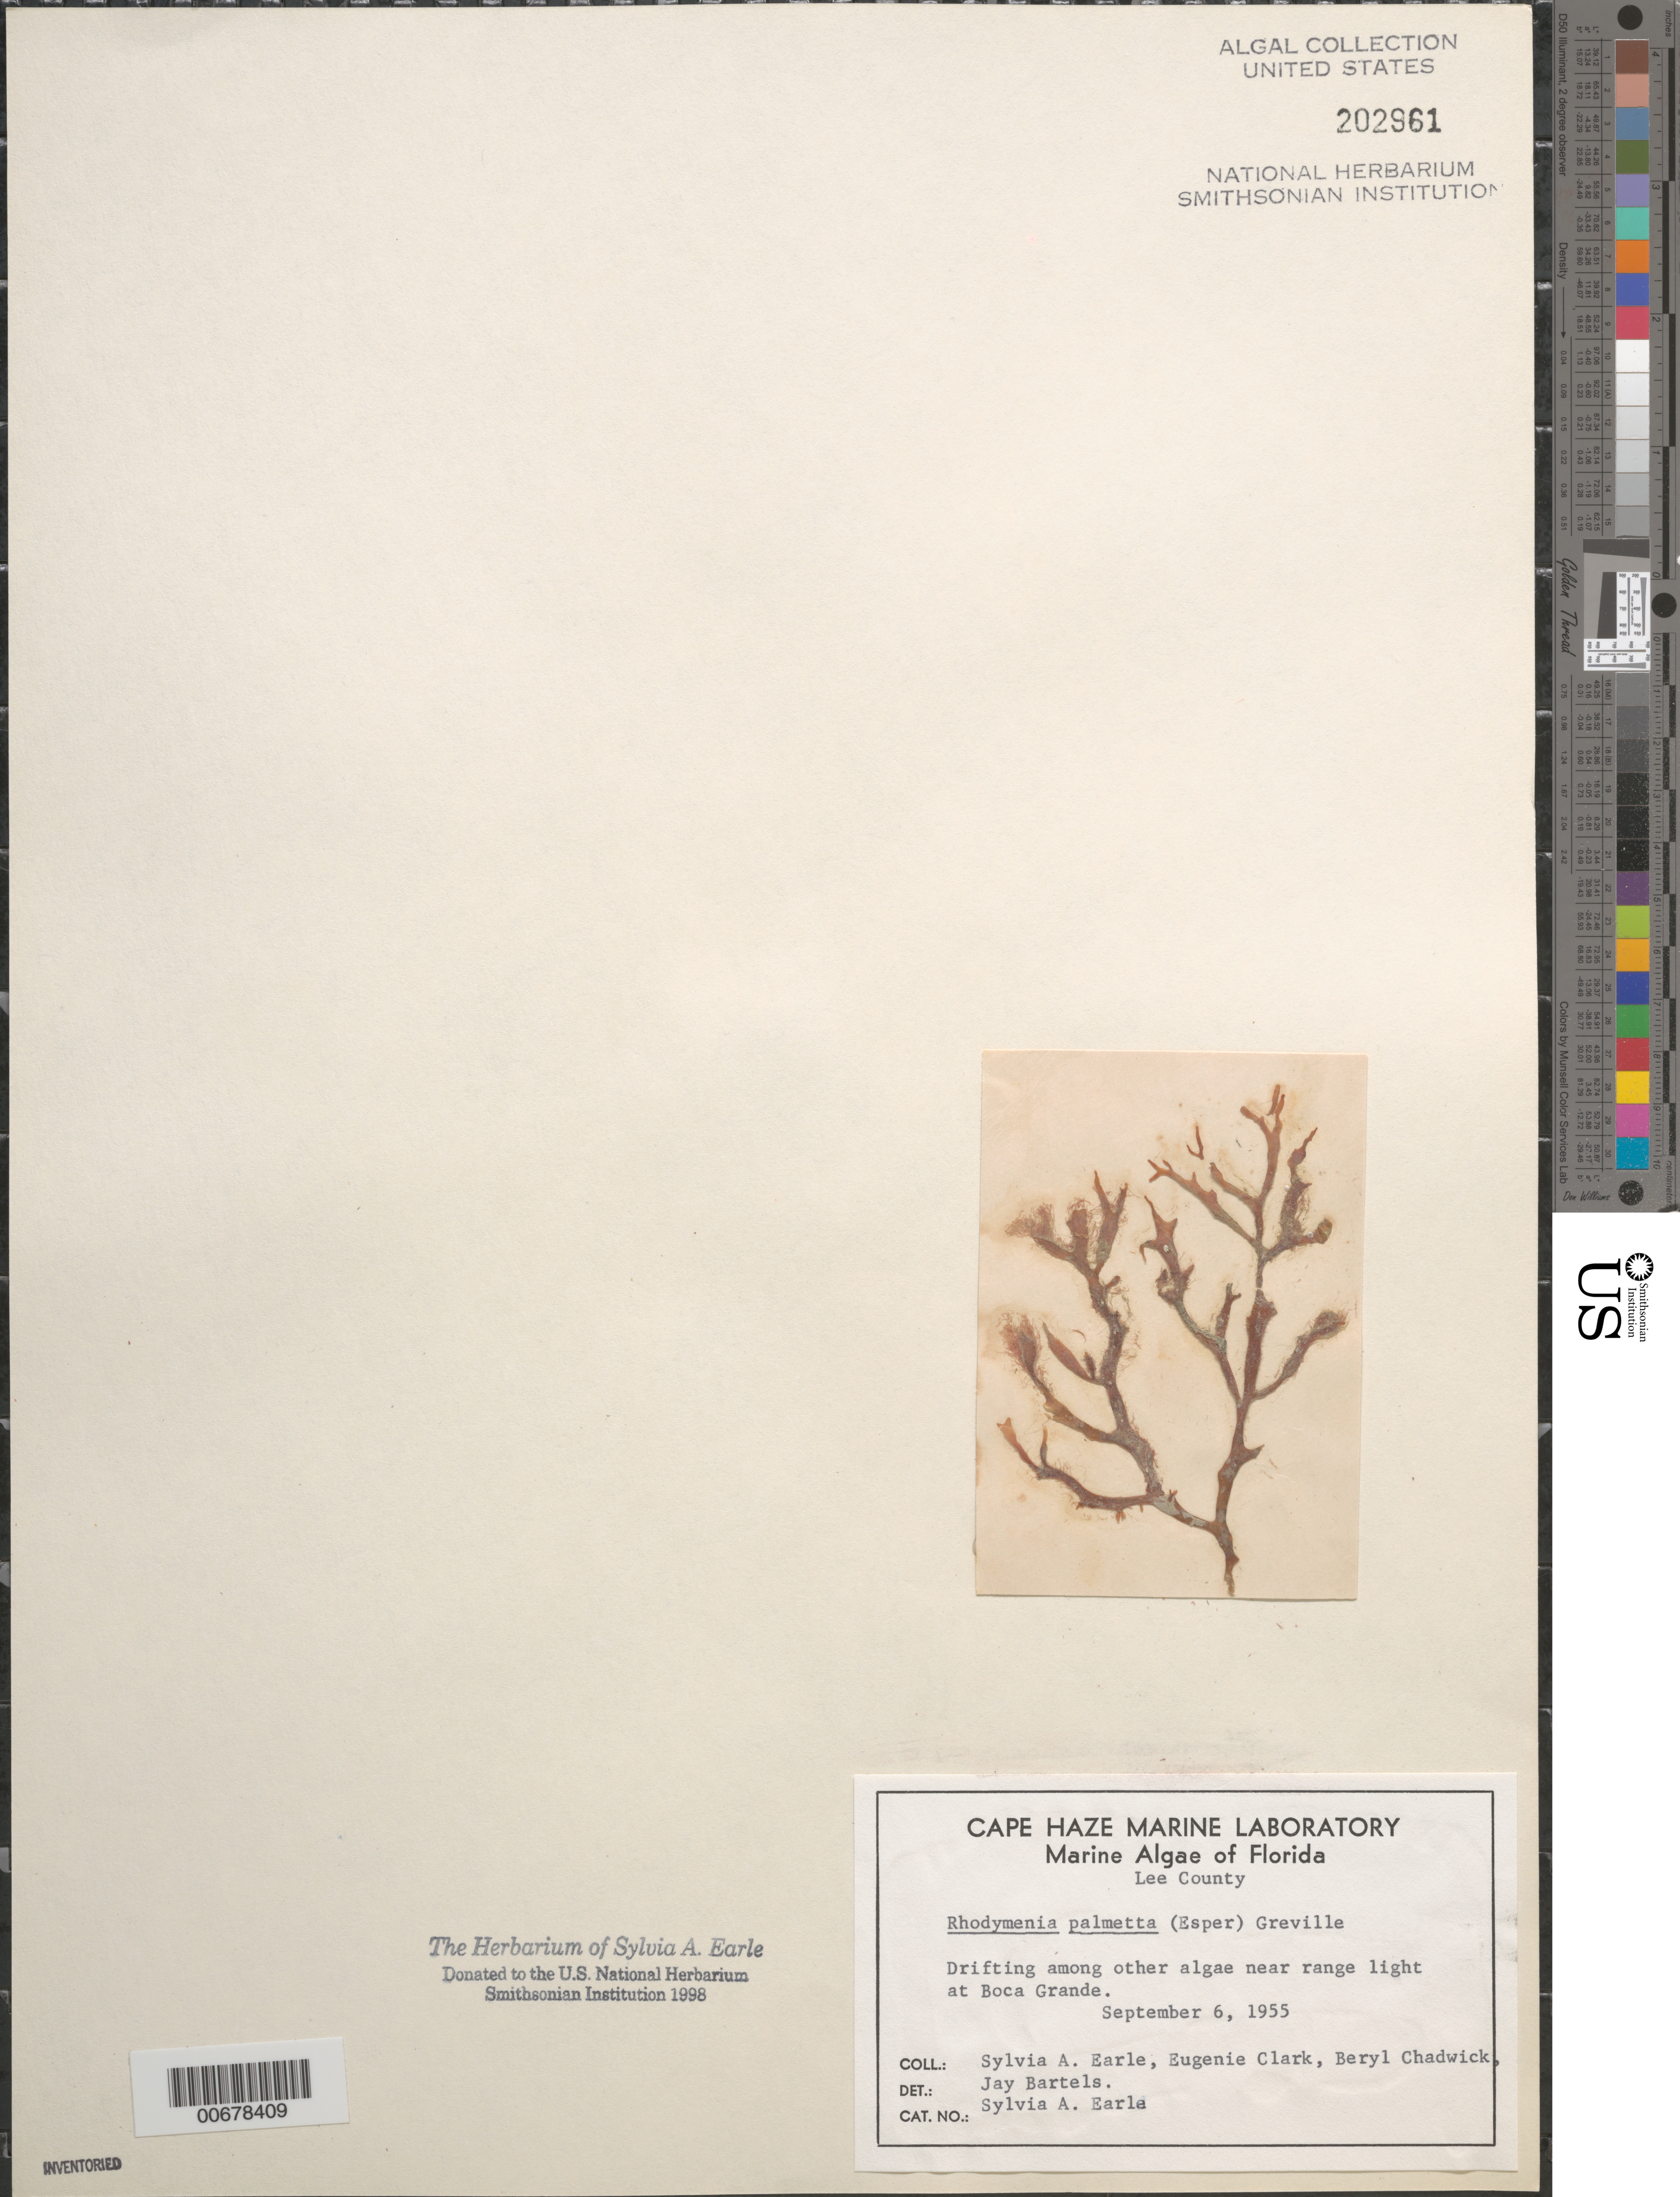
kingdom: Plantae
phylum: Rhodophyta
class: Florideophyceae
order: Rhodymeniales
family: Rhodymeniaceae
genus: Rhodymenia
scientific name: Rhodymenia pseudopalmata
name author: (J.V.Lamouroux) P.C. Silva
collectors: S. A. Earle, E. Clark, B. Chadwick & J. Bartels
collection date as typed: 06 Sep 1955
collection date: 1955-09-06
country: United States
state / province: Florida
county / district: Lee County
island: Gasparilla Island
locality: Near range light at Boca Grande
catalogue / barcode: US 202961